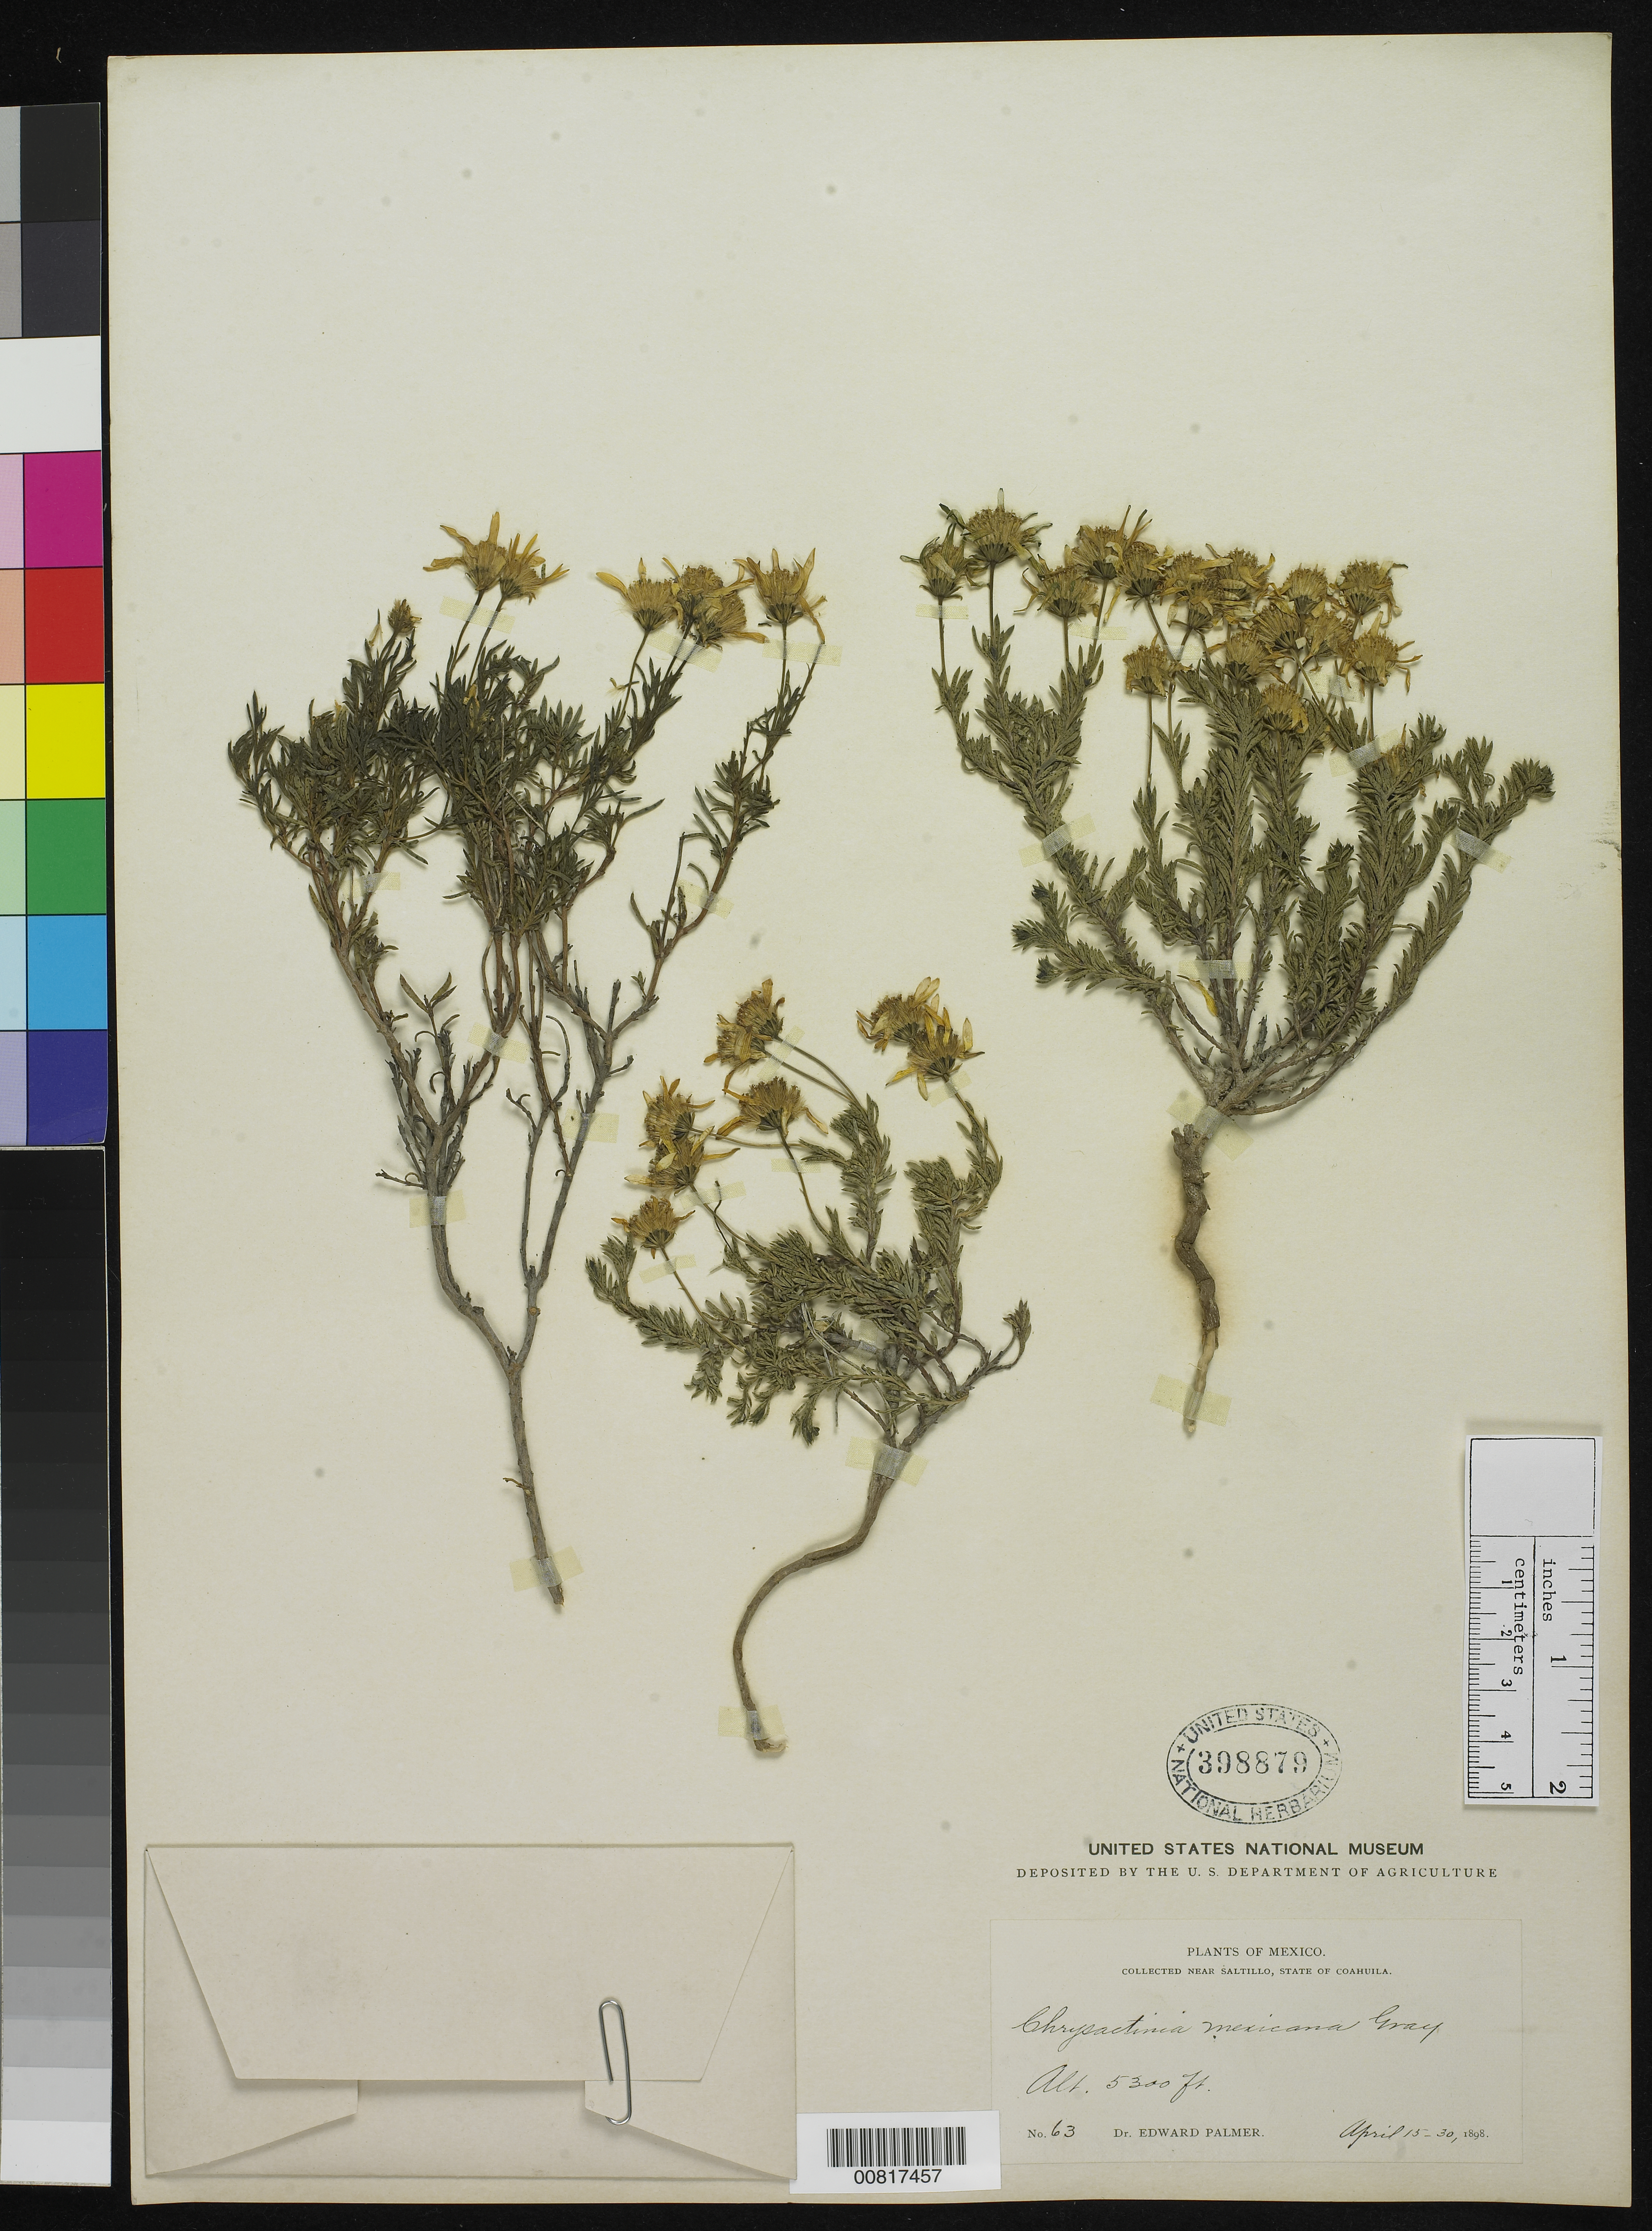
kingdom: Plantae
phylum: Tracheophyta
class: Magnoliopsida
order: Asterales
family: Asteraceae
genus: Chrysactinia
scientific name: Chrysactinia mexicana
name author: A. Gray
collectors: E. Palmer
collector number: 63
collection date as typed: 15 Apr 1898 to 30 Apr 1898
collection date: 1898-04-15/1898-04-30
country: Mexico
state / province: Coahuila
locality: Near Saltillo, Coahuila.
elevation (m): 1615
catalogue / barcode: US 398879